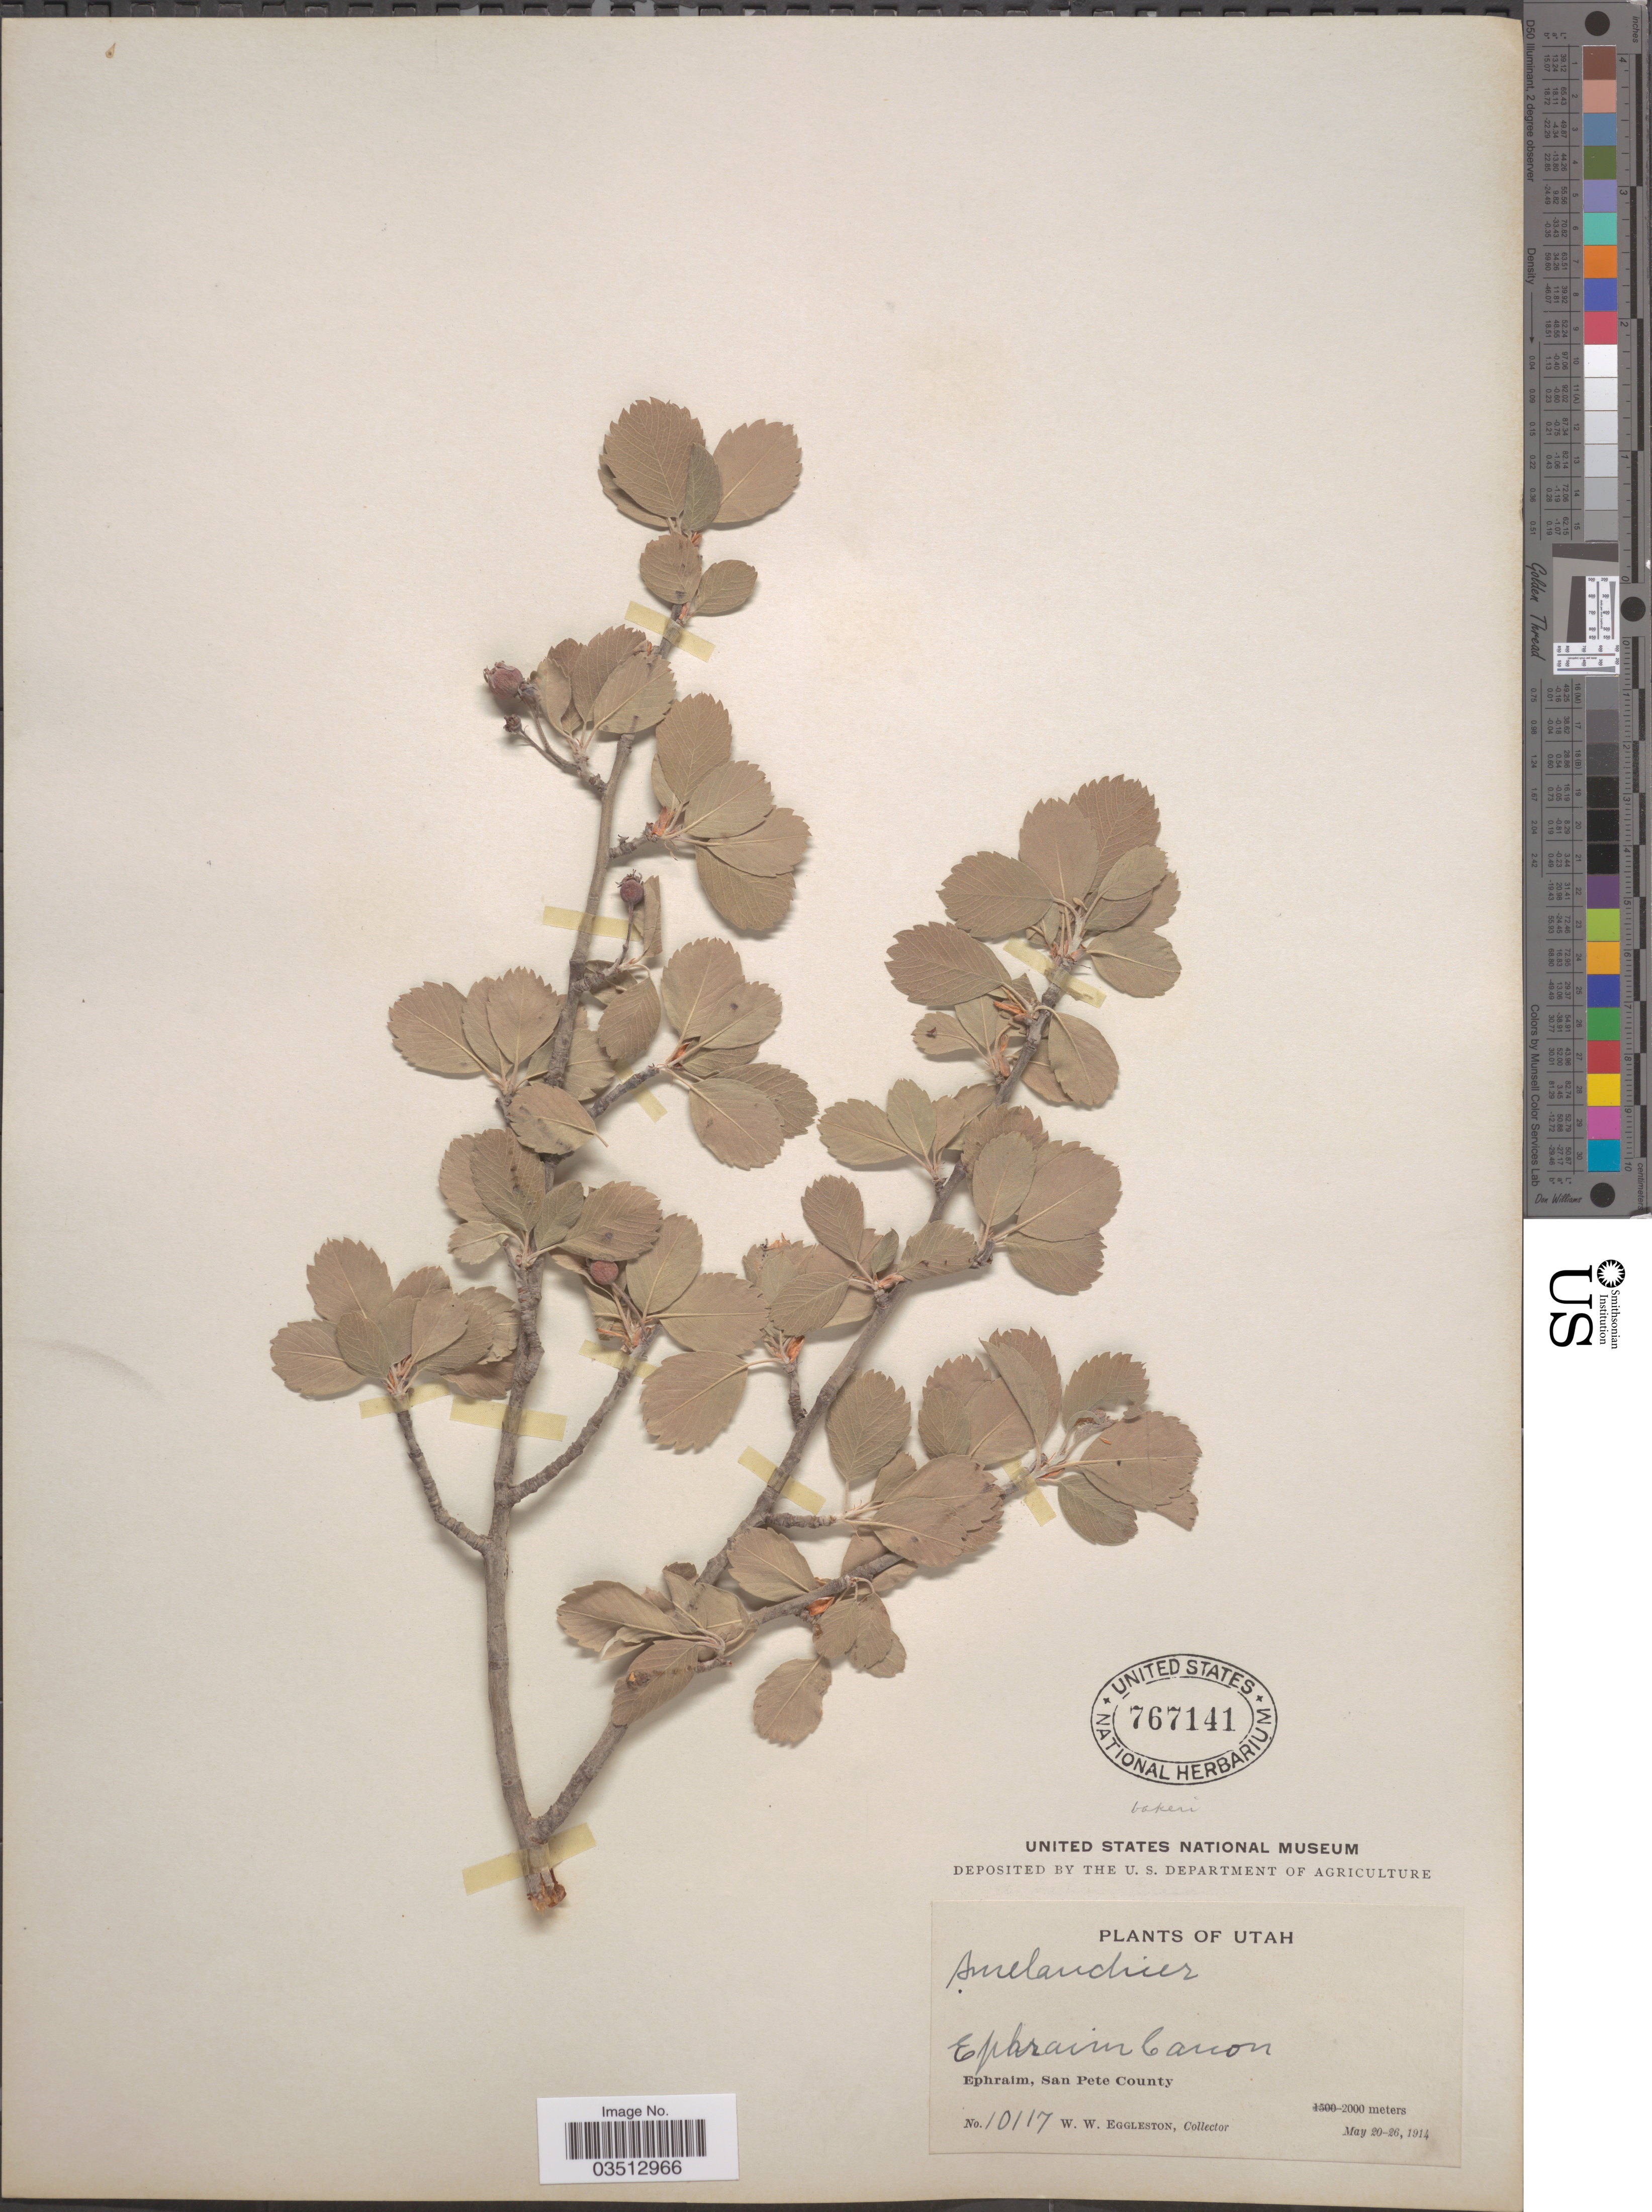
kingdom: Plantae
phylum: Tracheophyta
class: Magnoliopsida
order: Rosales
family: Rosaceae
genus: Amelanchier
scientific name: Amelanchier sp.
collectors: W. W. Eggleston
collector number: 10117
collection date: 1914-05-20/1914-05-26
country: United States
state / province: Utah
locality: Ephraim Canon. Ephraim, San Pete County.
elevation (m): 2000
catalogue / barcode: US 767141